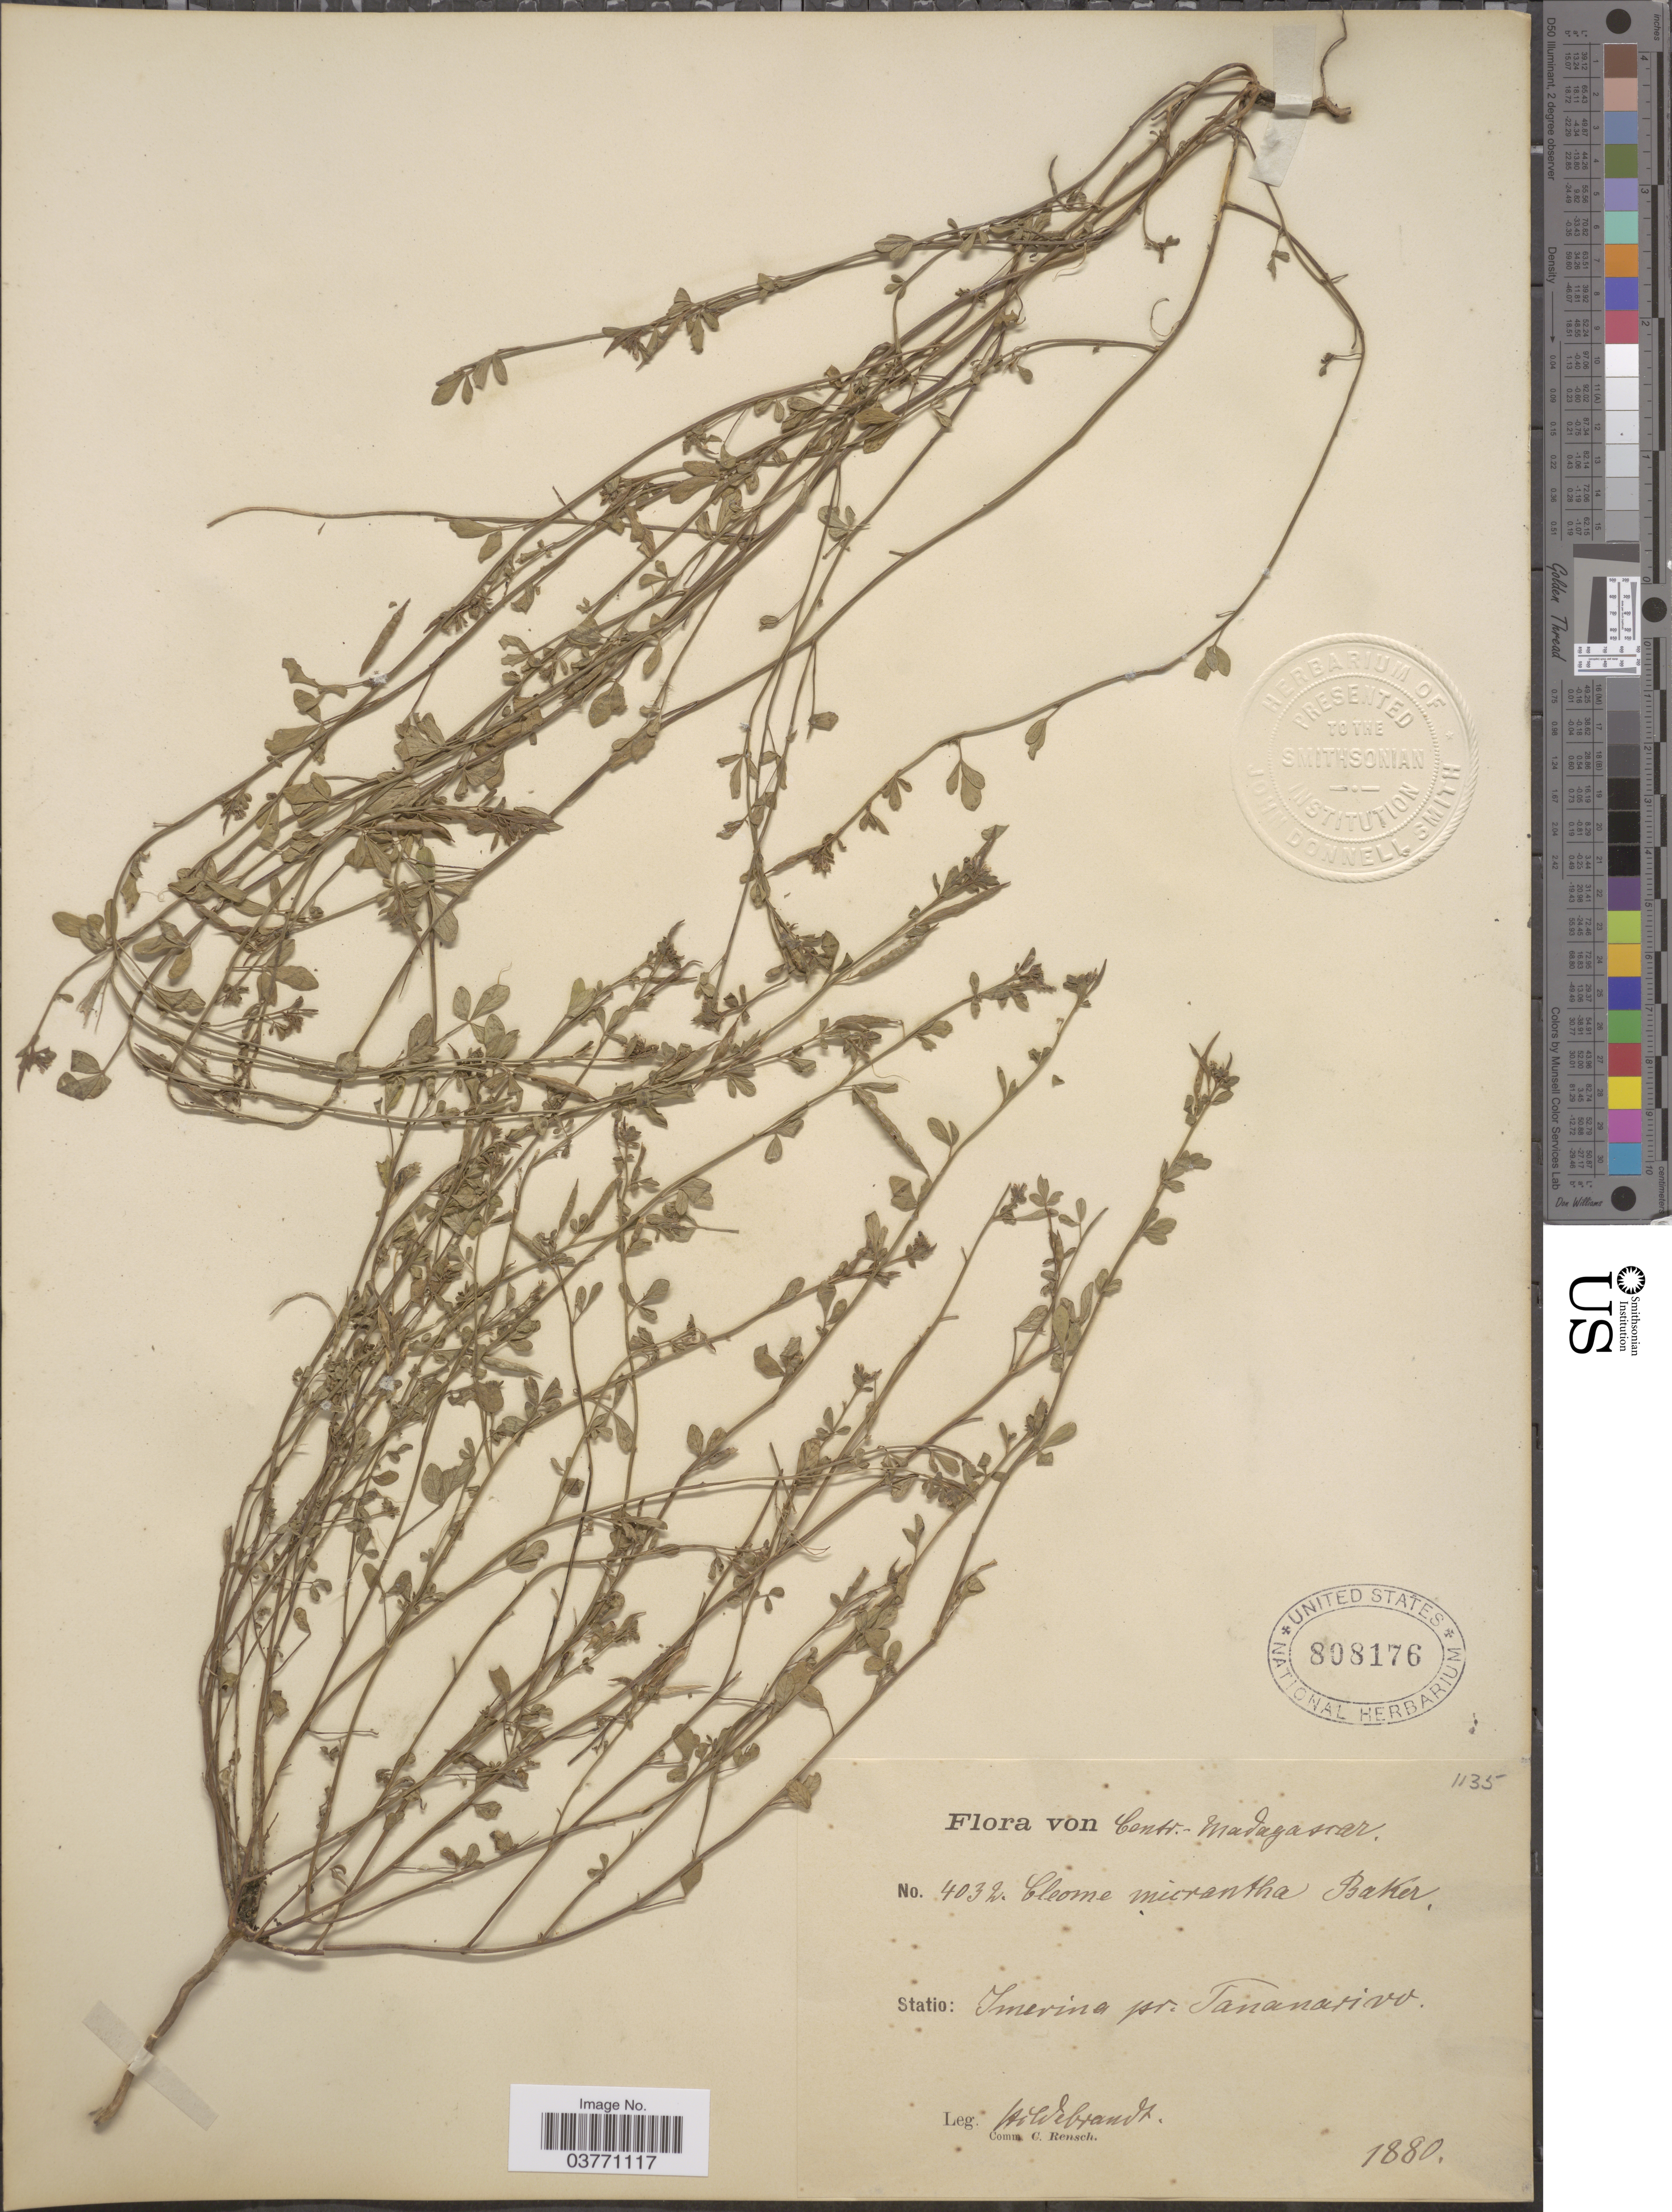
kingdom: Plantae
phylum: Tracheophyta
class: Magnoliopsida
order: Brassicales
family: Cleomaceae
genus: Sieruela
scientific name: Sieruela micrantha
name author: (Bojer) Roalson & J.C. Hall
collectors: J. Hildebrandt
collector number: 4032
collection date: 1880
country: Madagascar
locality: Centr. Madagascar. Statio: Imerina pr. Tananarivo.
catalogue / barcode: US 808176